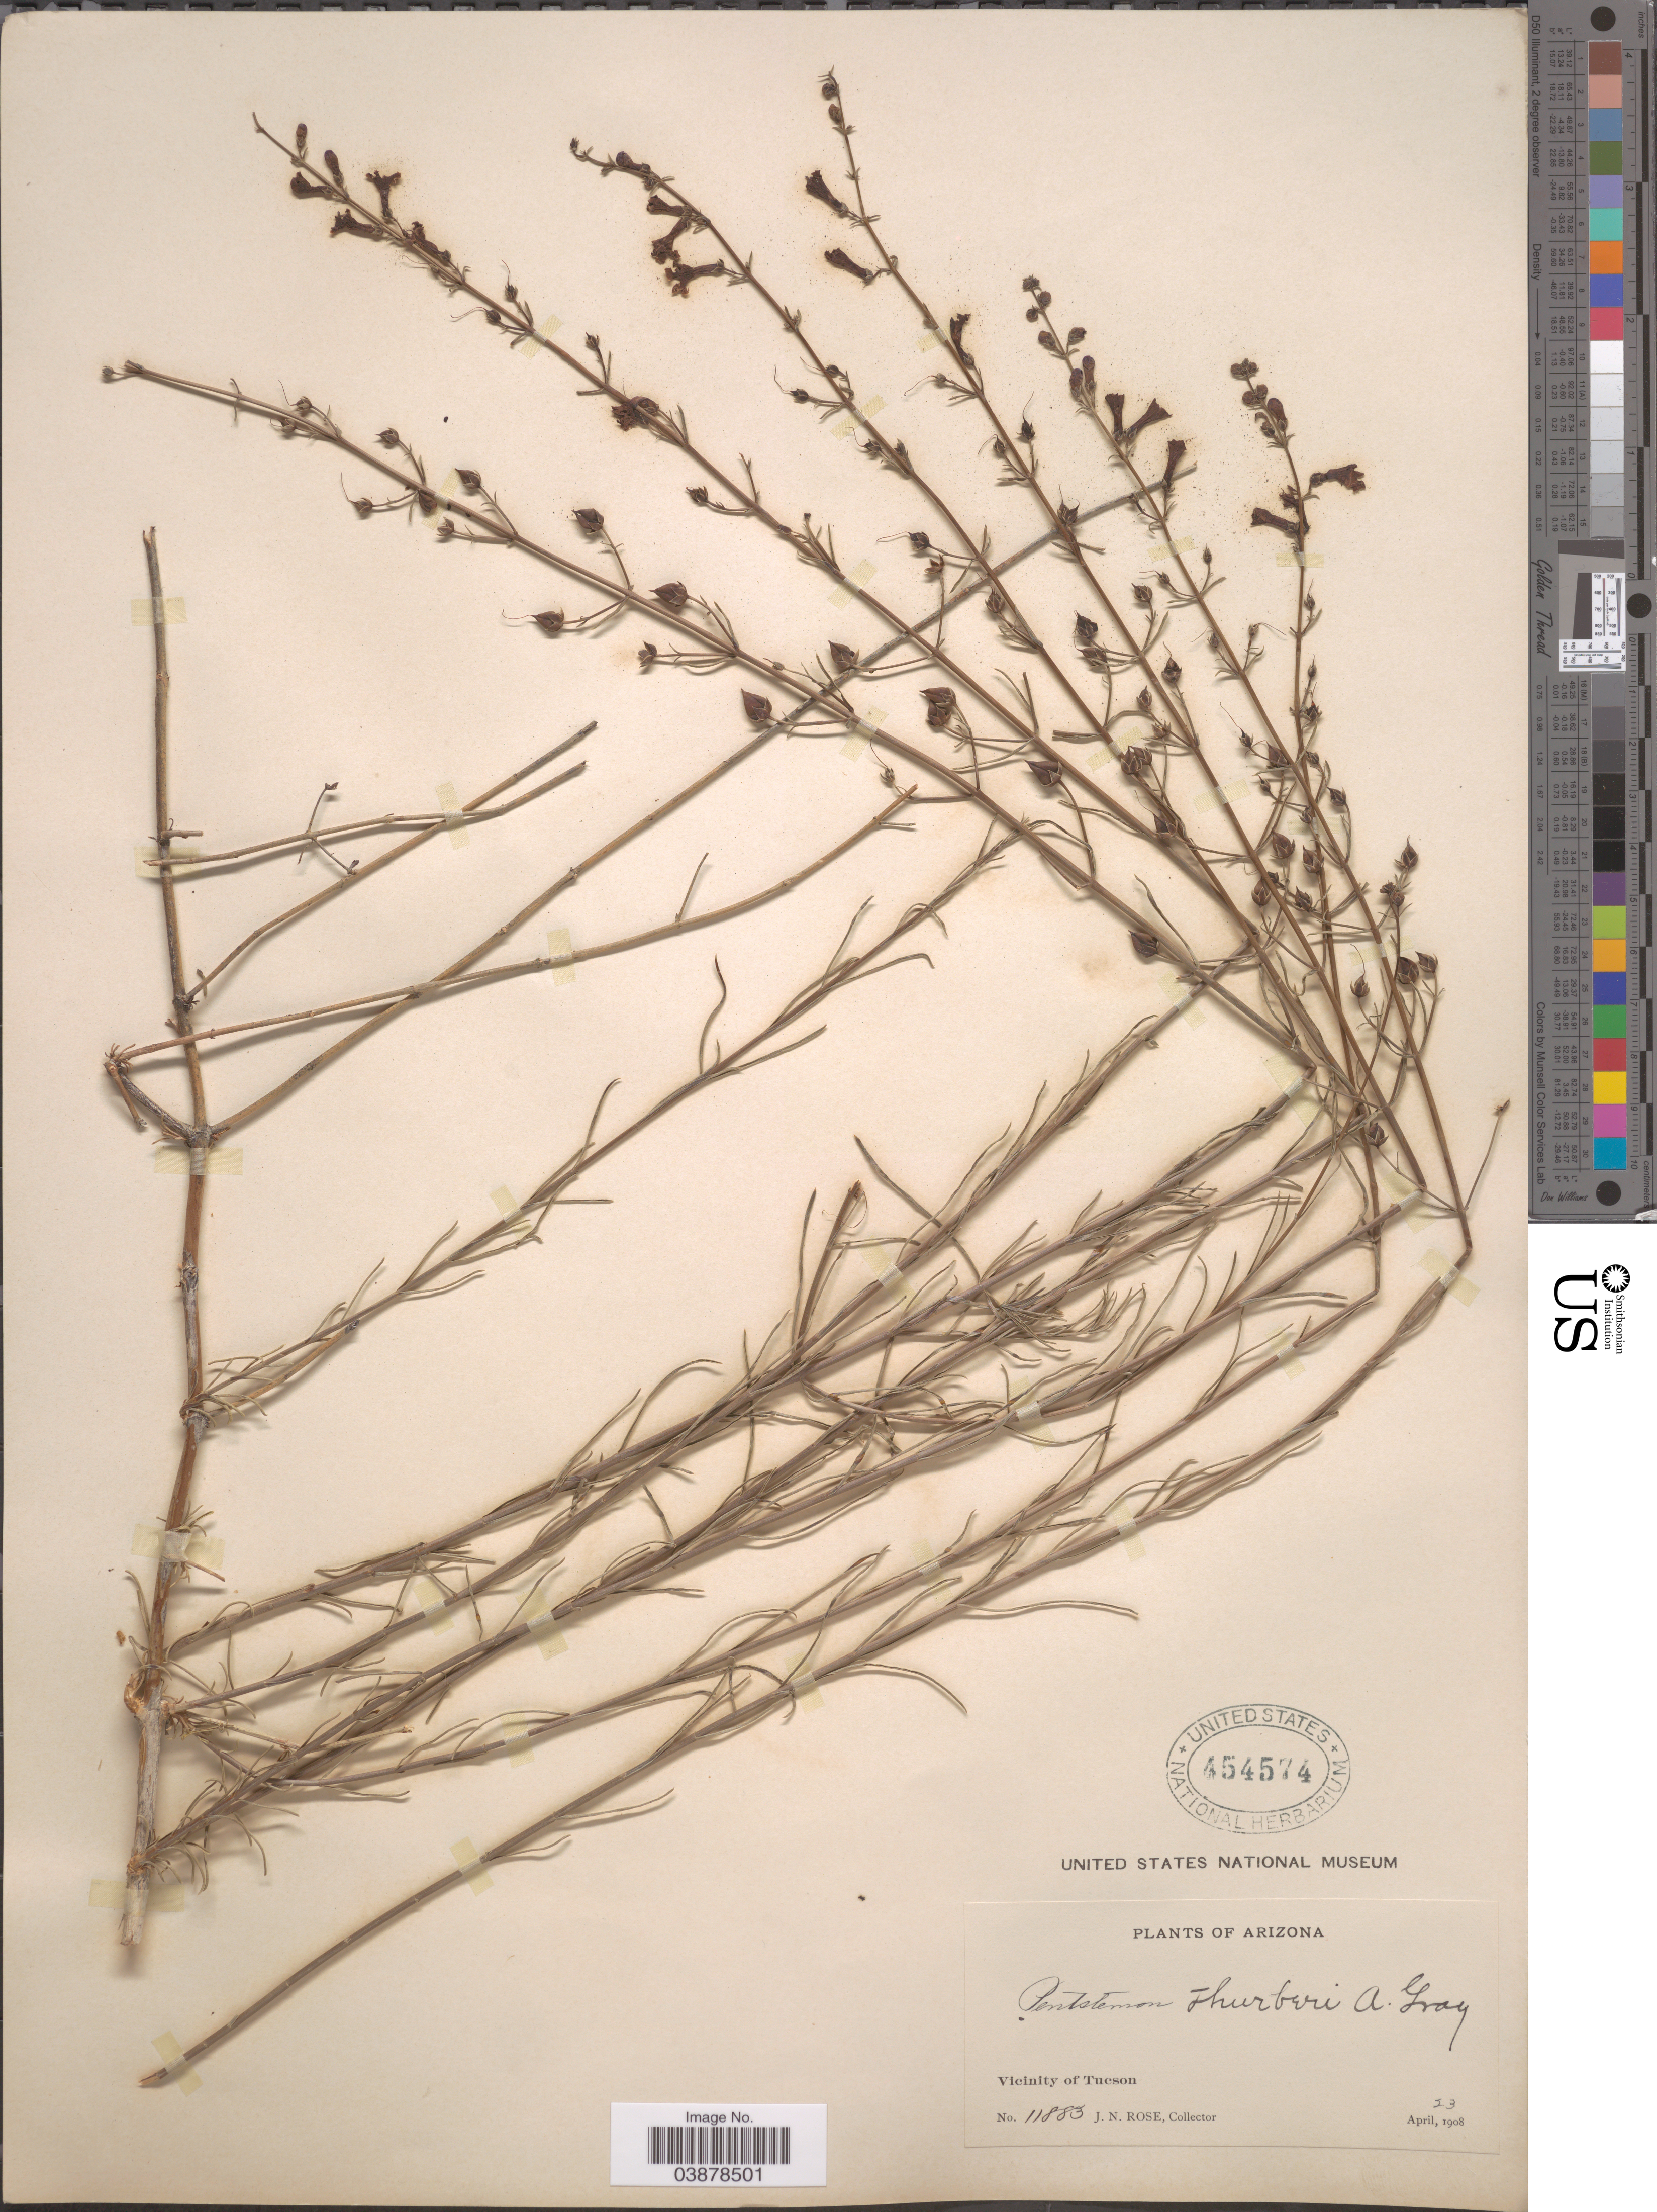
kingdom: Plantae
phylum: Tracheophyta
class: Magnoliopsida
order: Lamiales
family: Plantaginaceae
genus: Penstemon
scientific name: Penstemon thurberi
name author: Torr.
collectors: J. N. Rose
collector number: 11883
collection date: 1908-04-23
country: United States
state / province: Arizona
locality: Vicinity of Tucson.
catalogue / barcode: US 454574